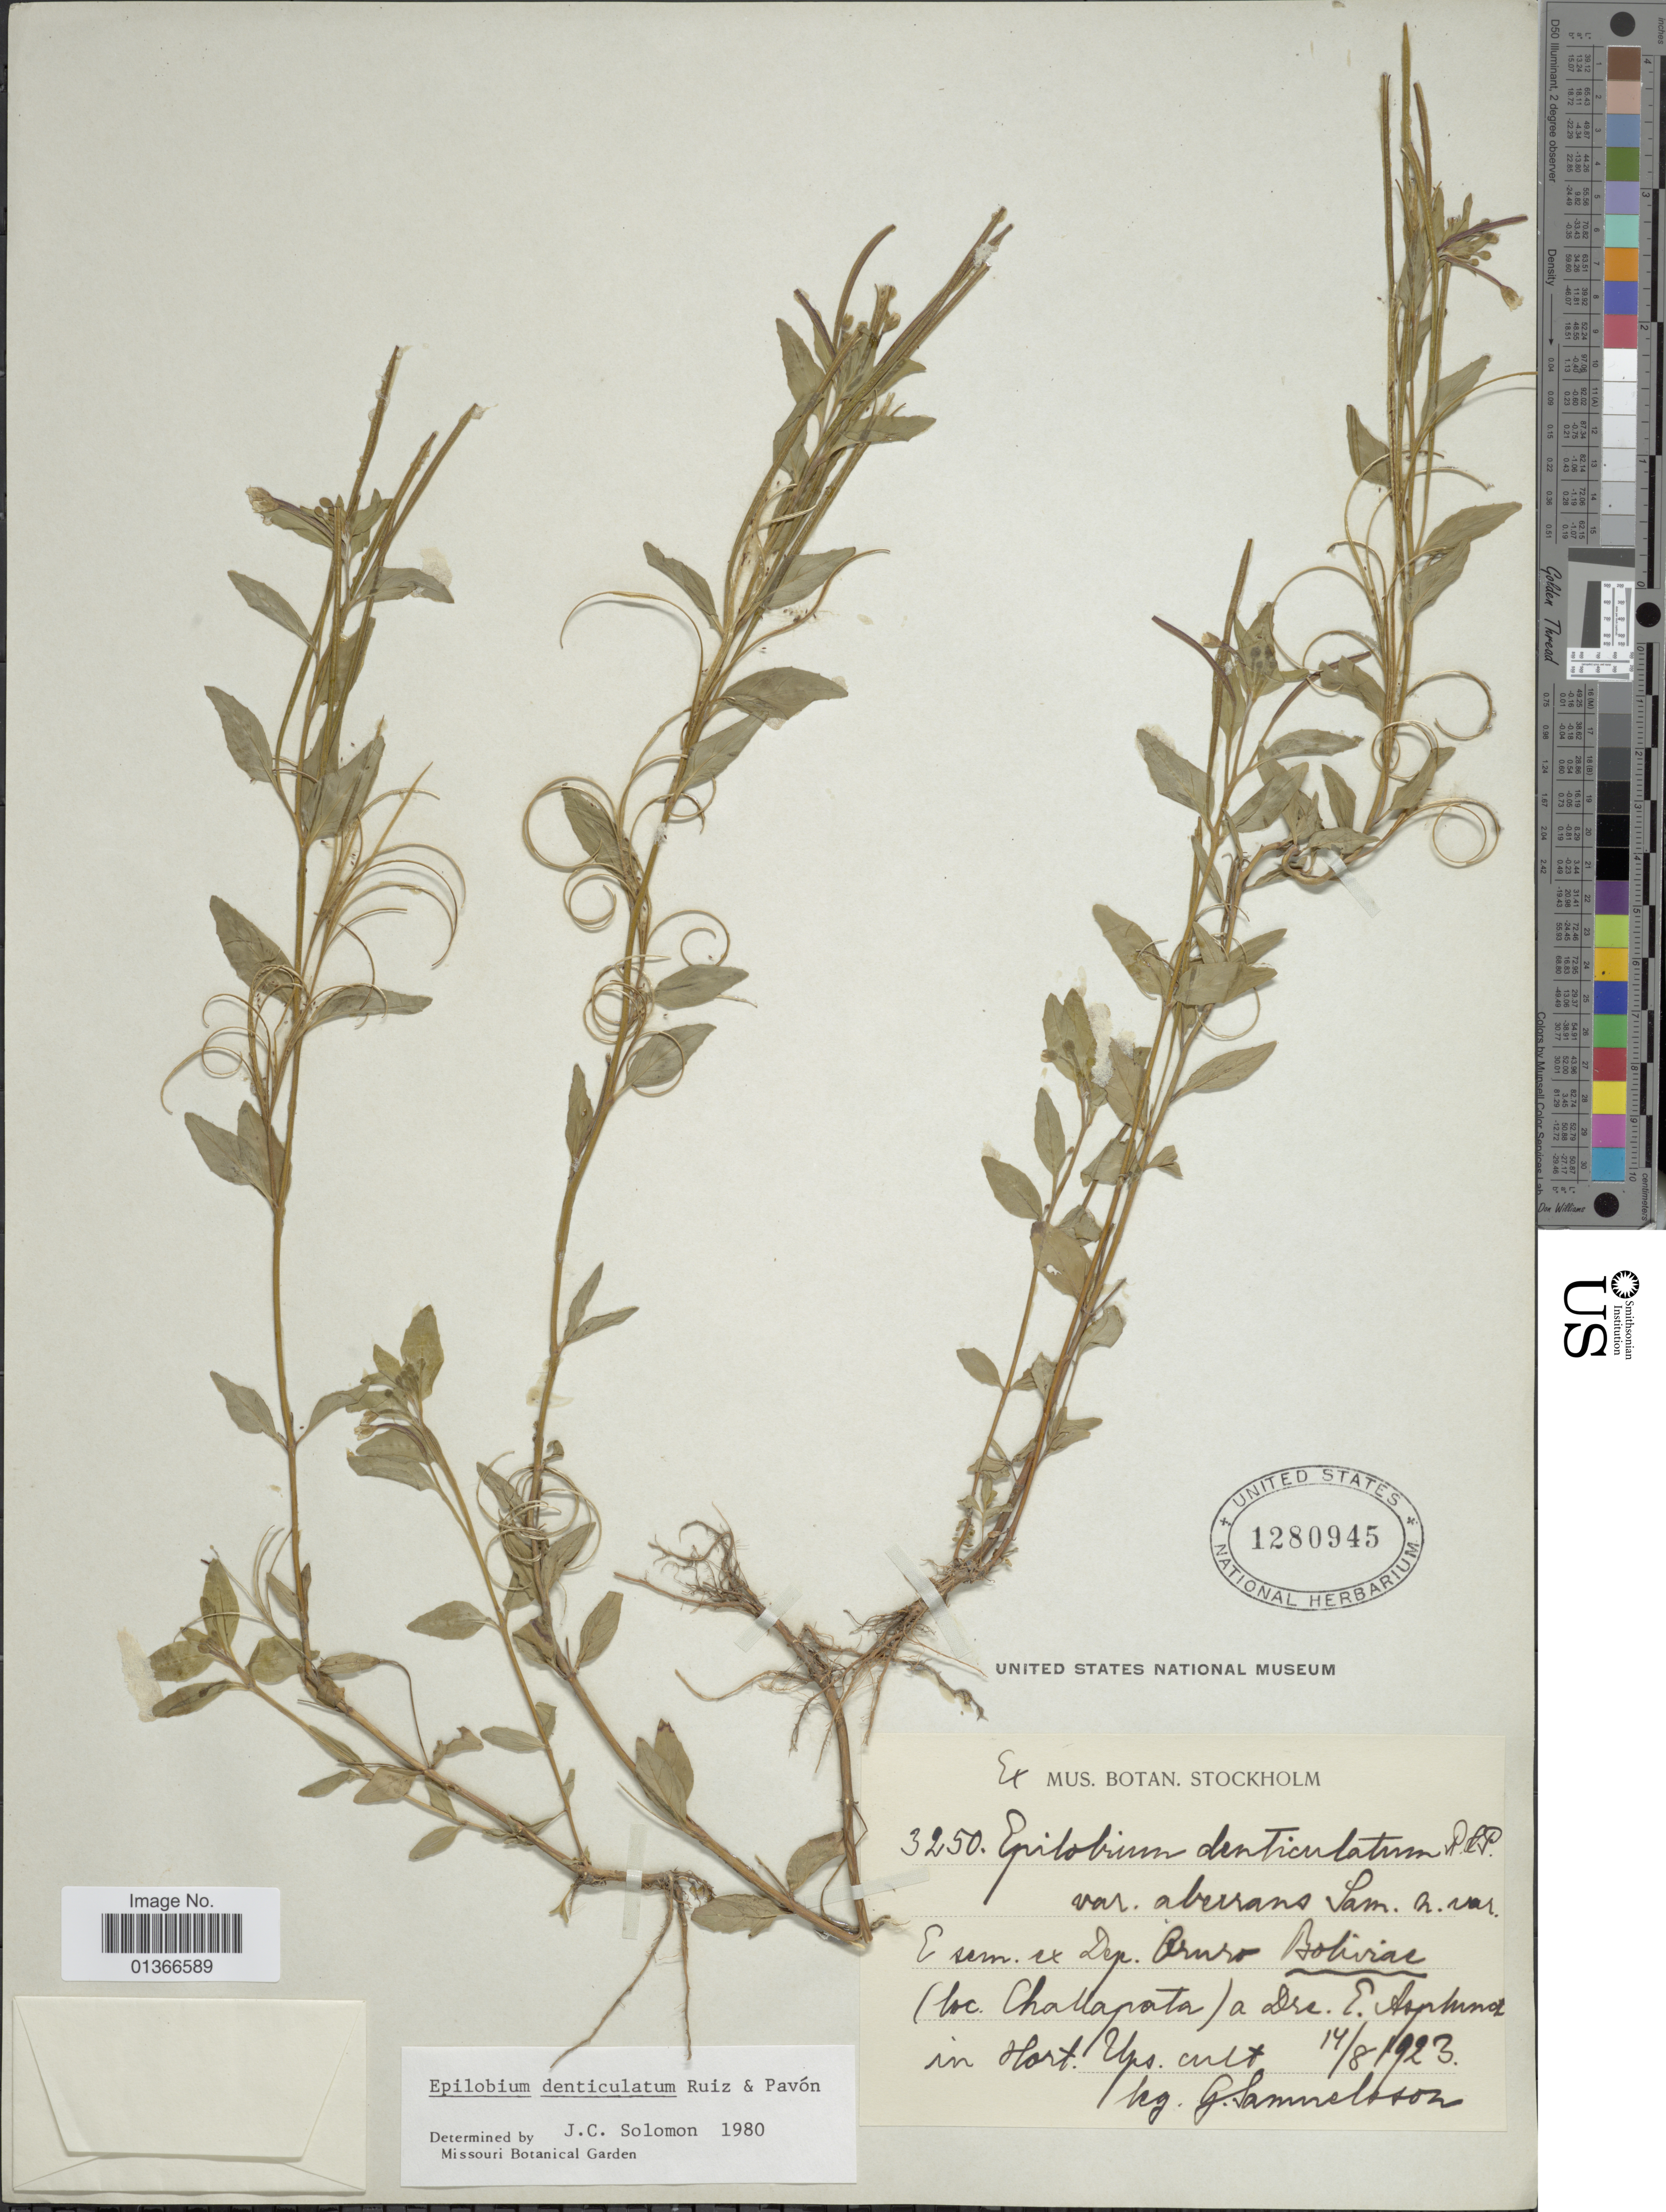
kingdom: Plantae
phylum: Tracheophyta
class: Magnoliopsida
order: Myrtales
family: Onagraceae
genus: Epilobium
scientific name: Epilobium denticulatum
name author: Ruiz & Pav.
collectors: G. Samuelsson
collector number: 3250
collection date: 1923-08-14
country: Bolivia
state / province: Oruro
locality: Challapata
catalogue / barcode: US 1280945